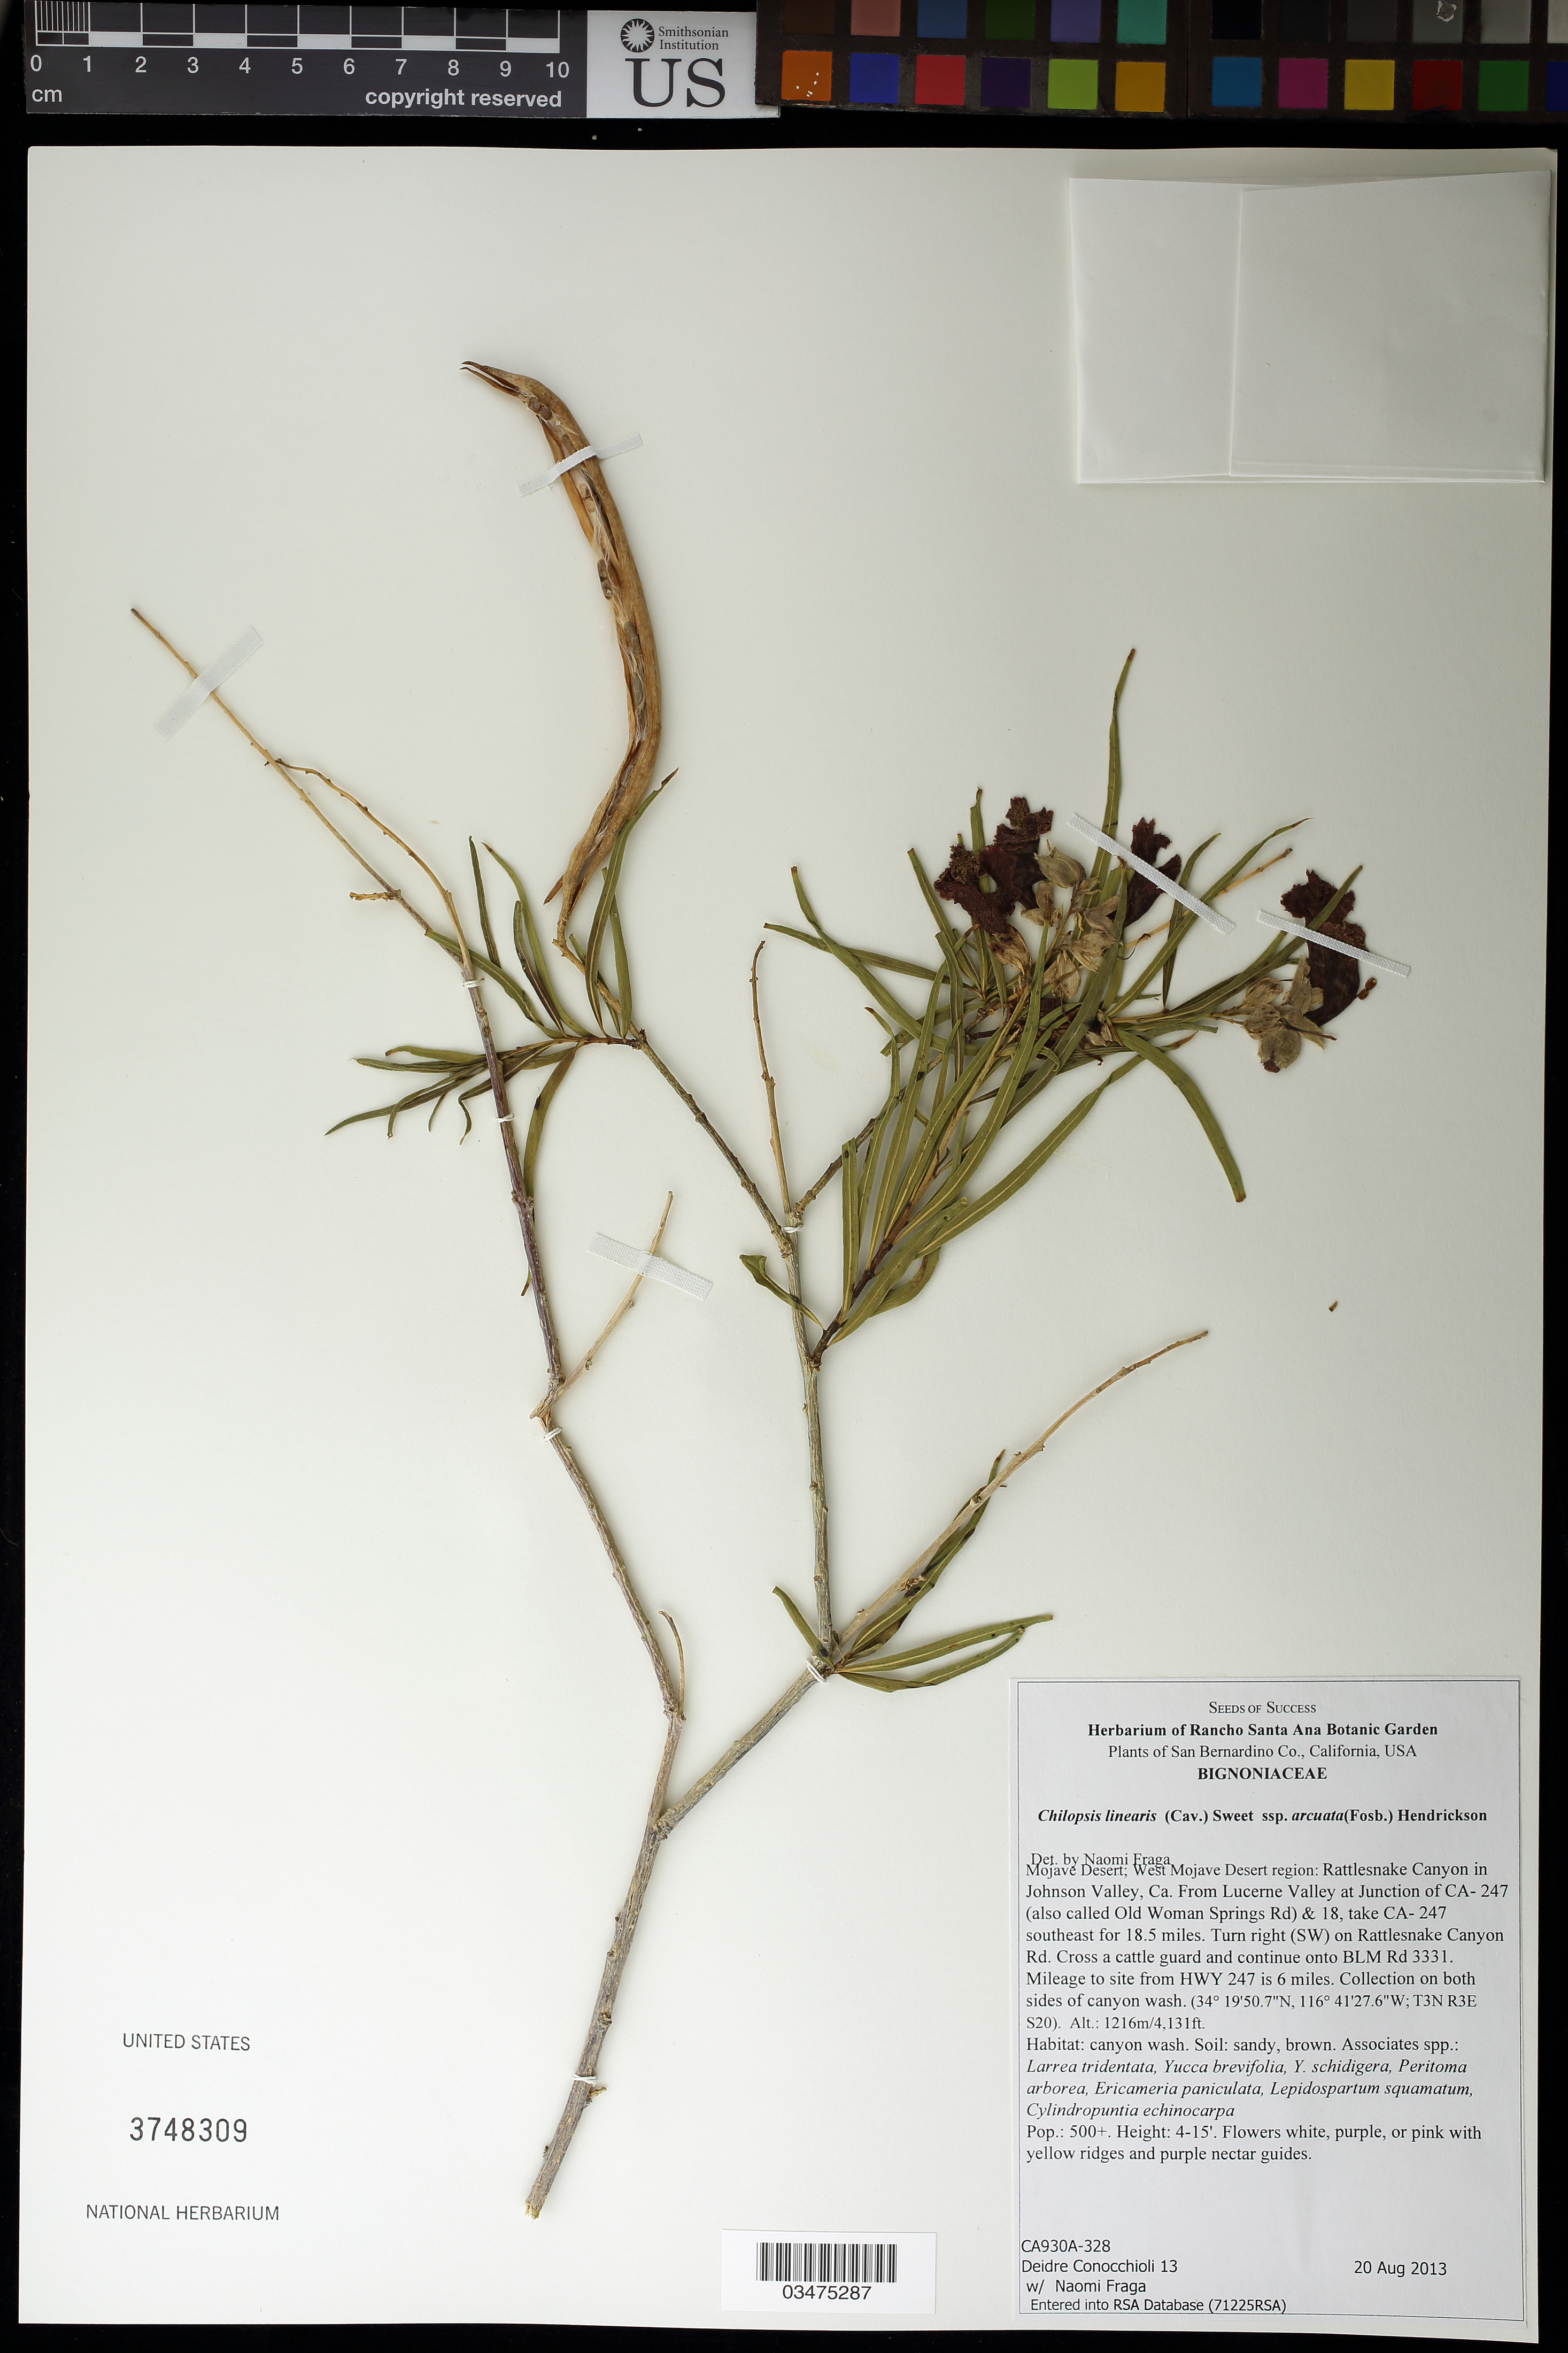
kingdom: Plantae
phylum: Tracheophyta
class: Magnoliopsida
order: Lamiales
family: Bignoniaceae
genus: Chilopsis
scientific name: Chilopsis linearis subsp. arcuata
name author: (Fosberg) Henrickson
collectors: D. Conocchioli & N. Fraga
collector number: CA930A-328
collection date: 2013-08-20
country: United States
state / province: California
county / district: San Bernardino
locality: West Mojave Desert Region; Johnson Valley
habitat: Canyon wash. Soil: sandy, brown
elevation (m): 1259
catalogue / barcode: US 3748309